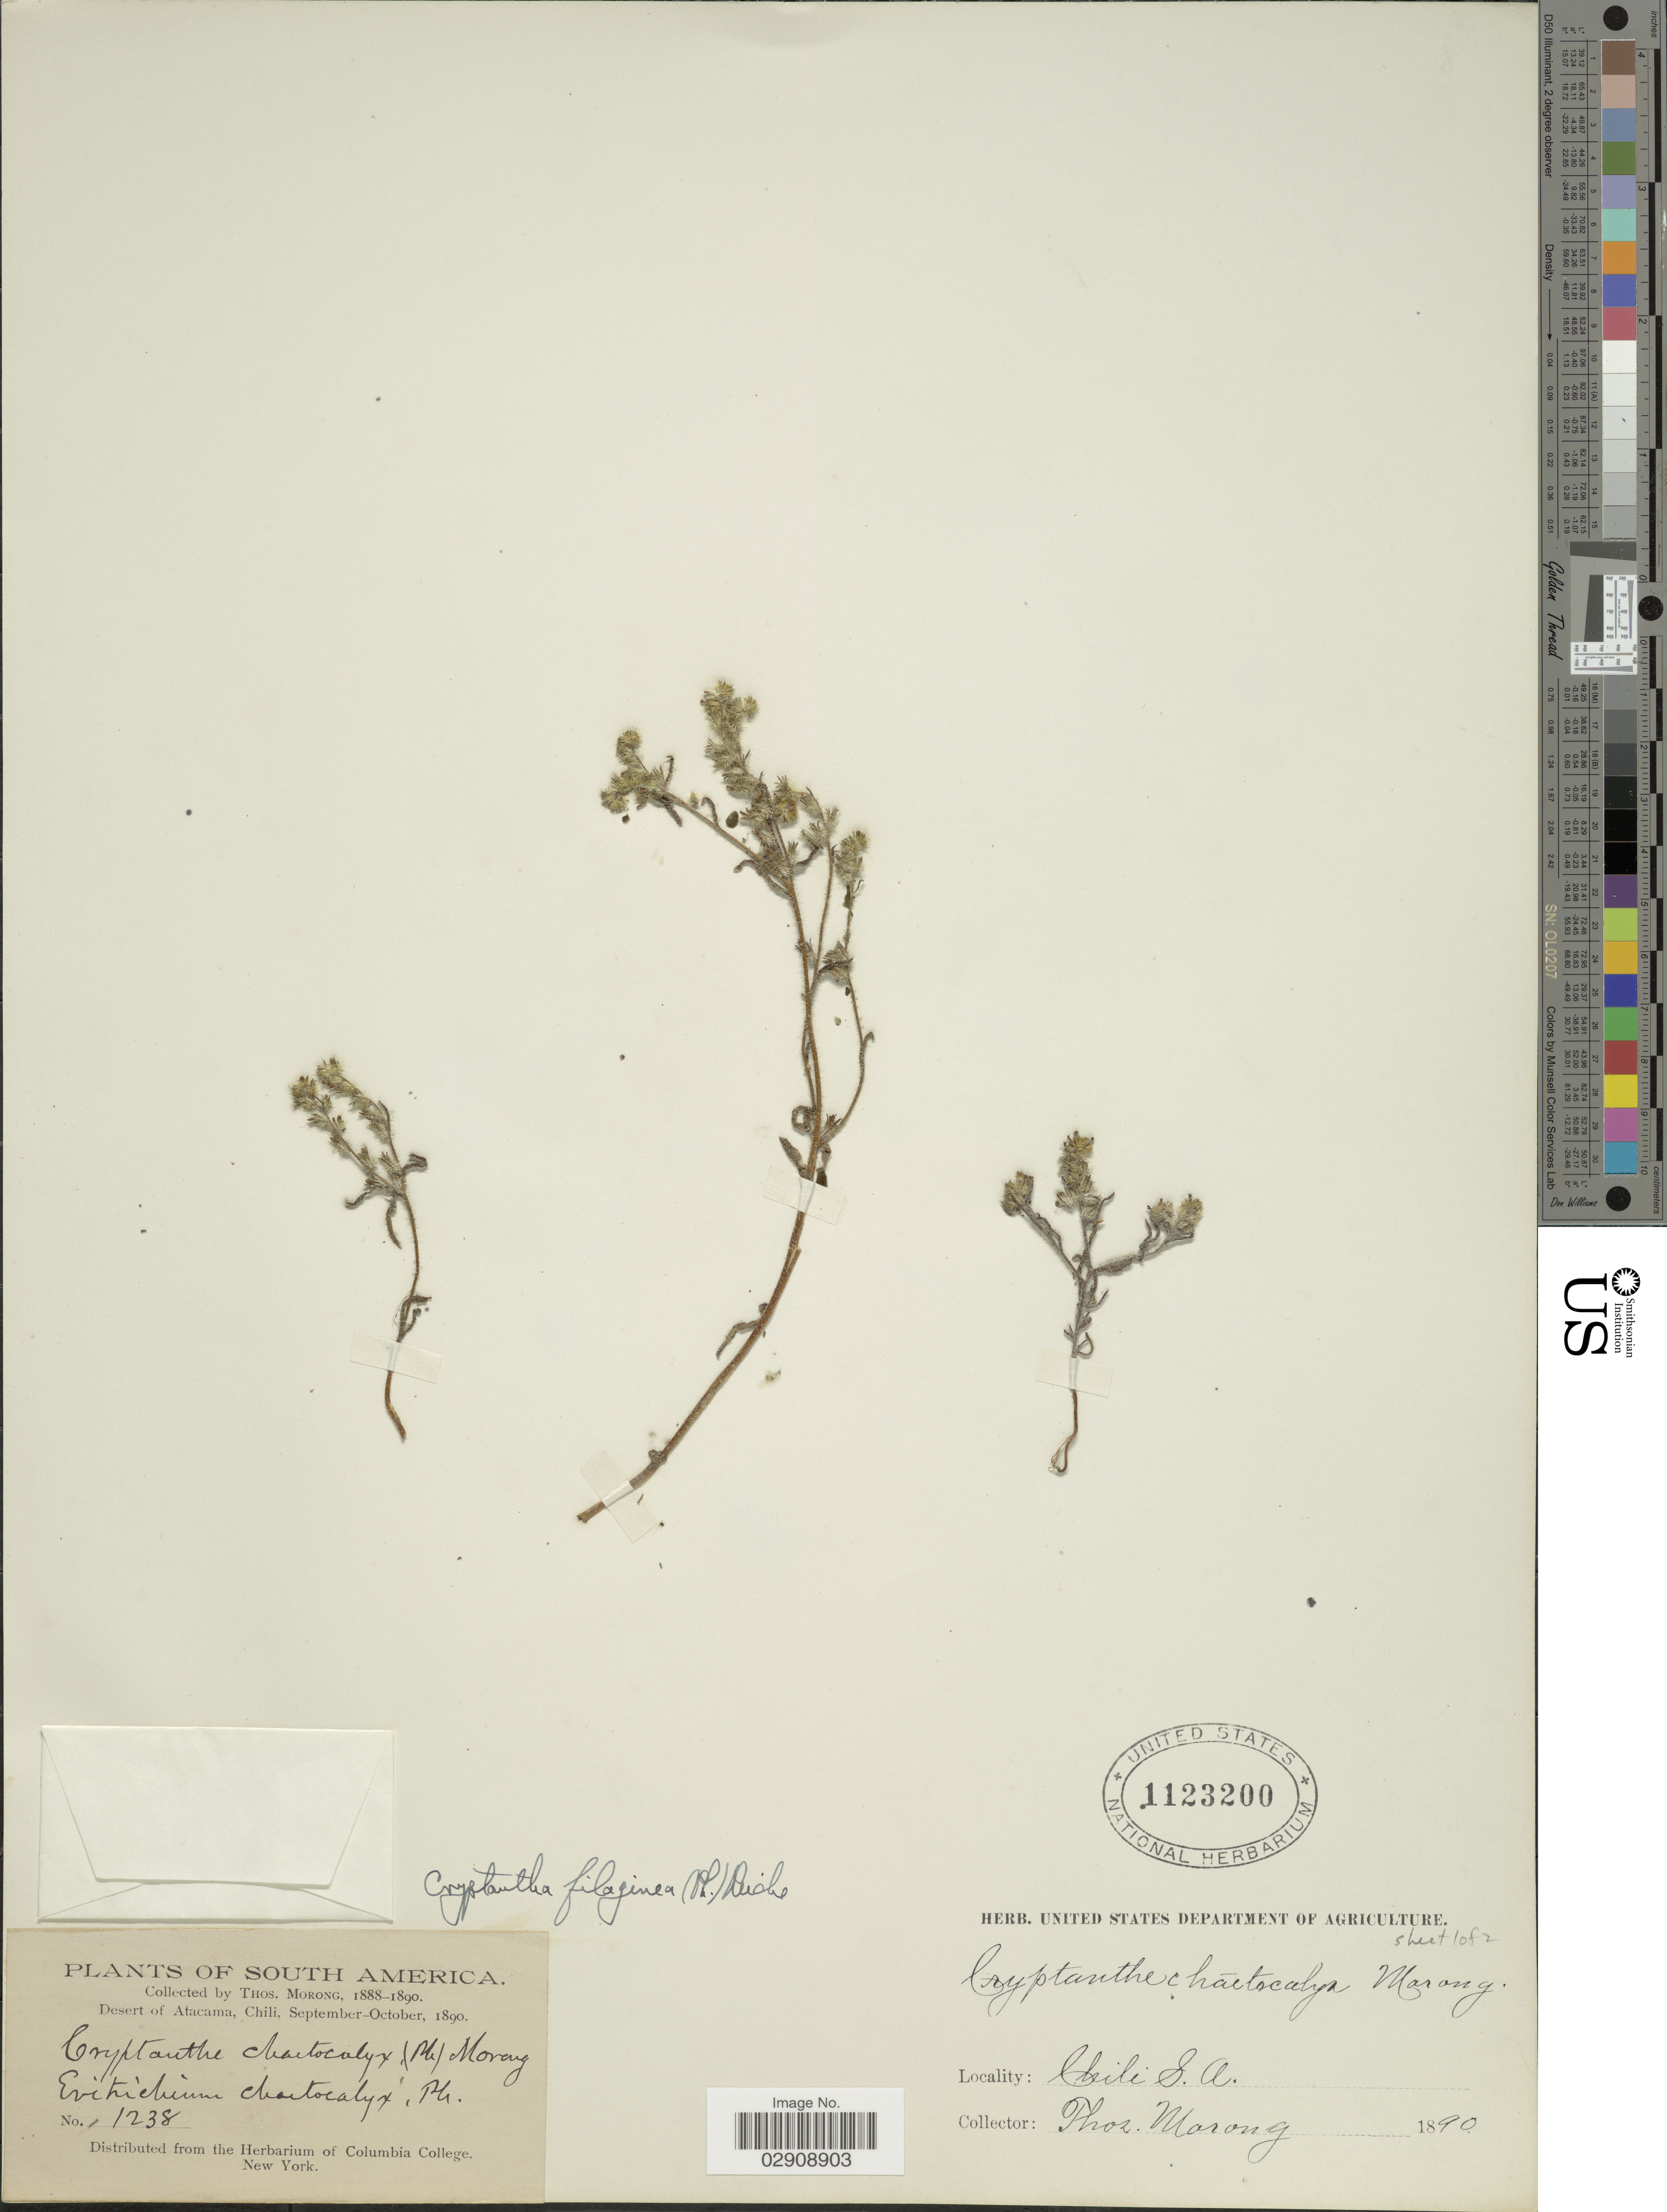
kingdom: Plantae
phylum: Tracheophyta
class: Magnoliopsida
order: Boraginales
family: Boraginaceae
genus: Cryptantha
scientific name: Cryptantha filaginea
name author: (Phil.) Reiche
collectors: ex herb. T. Morong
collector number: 1238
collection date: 1890-09/1890-10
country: Chile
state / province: Atacama (III)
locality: Desert of Atacama, Chile. South America.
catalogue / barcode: US 1123200